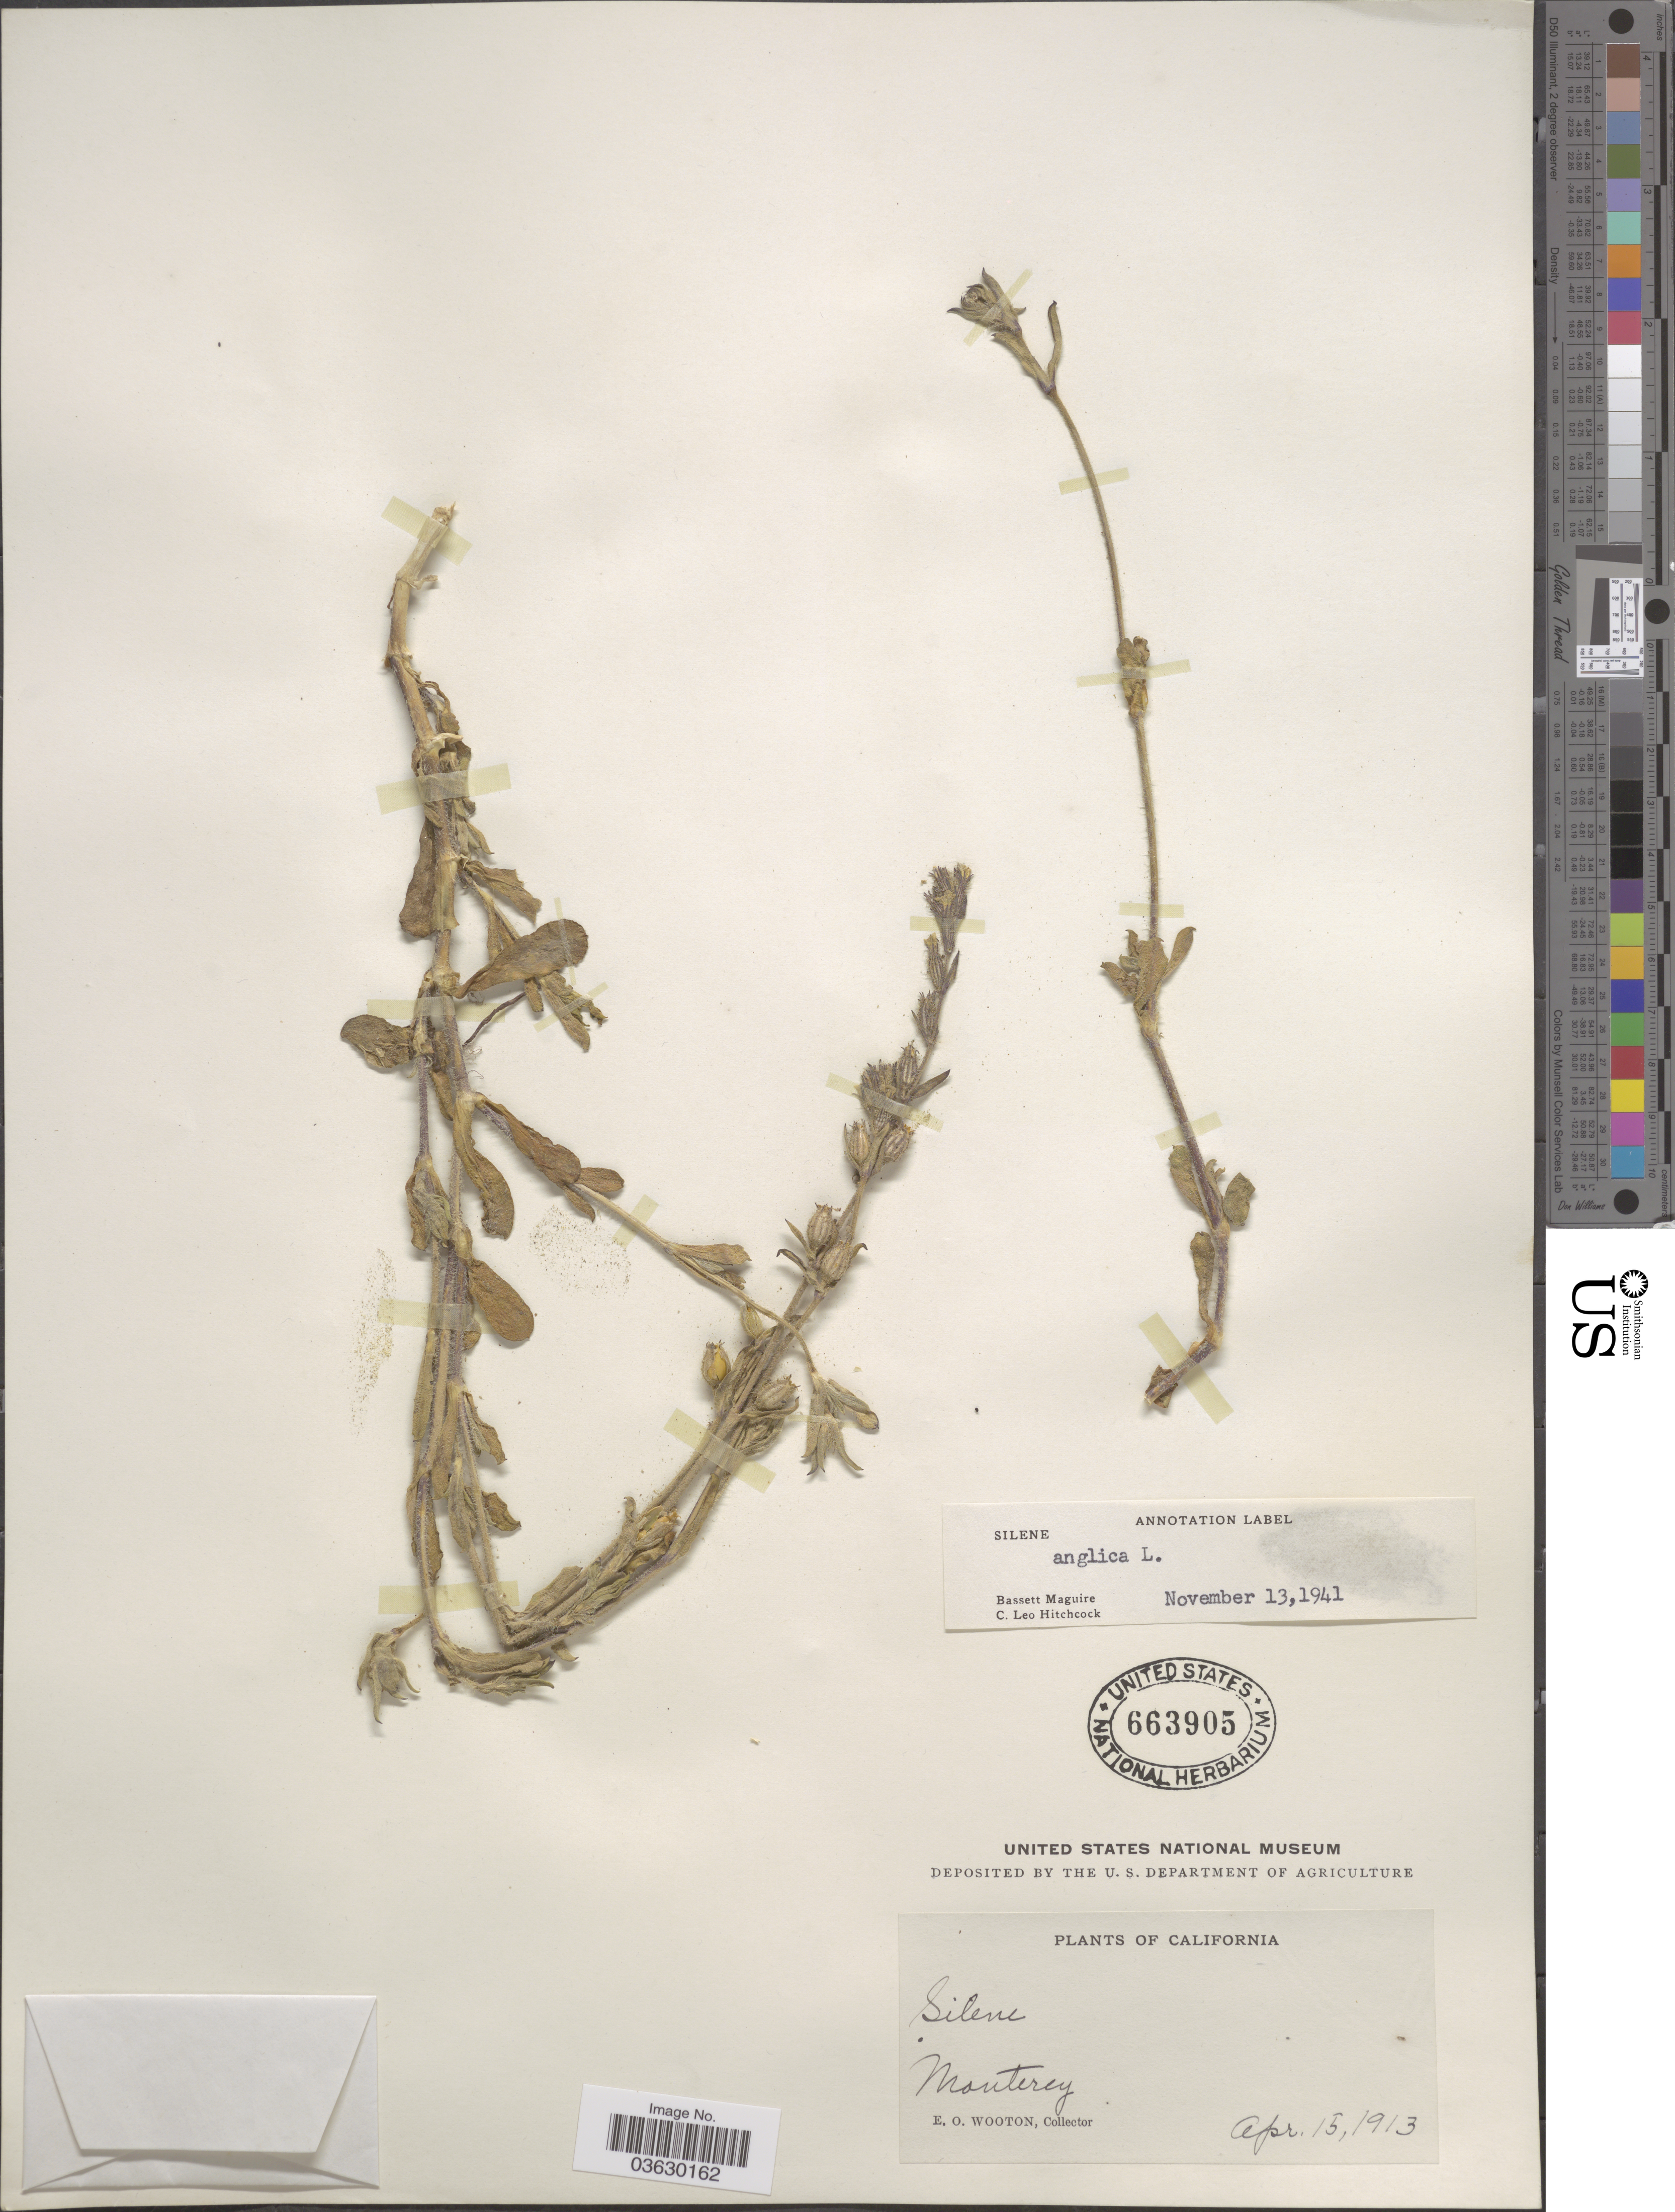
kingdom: Plantae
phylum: Tracheophyta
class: Magnoliopsida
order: Caryophyllales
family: Caryophyllaceae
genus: Silene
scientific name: Silene anglica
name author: L.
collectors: E. O. Wooton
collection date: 1913-04-15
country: United States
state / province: California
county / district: Monterey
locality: Monterey.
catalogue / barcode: US 663905